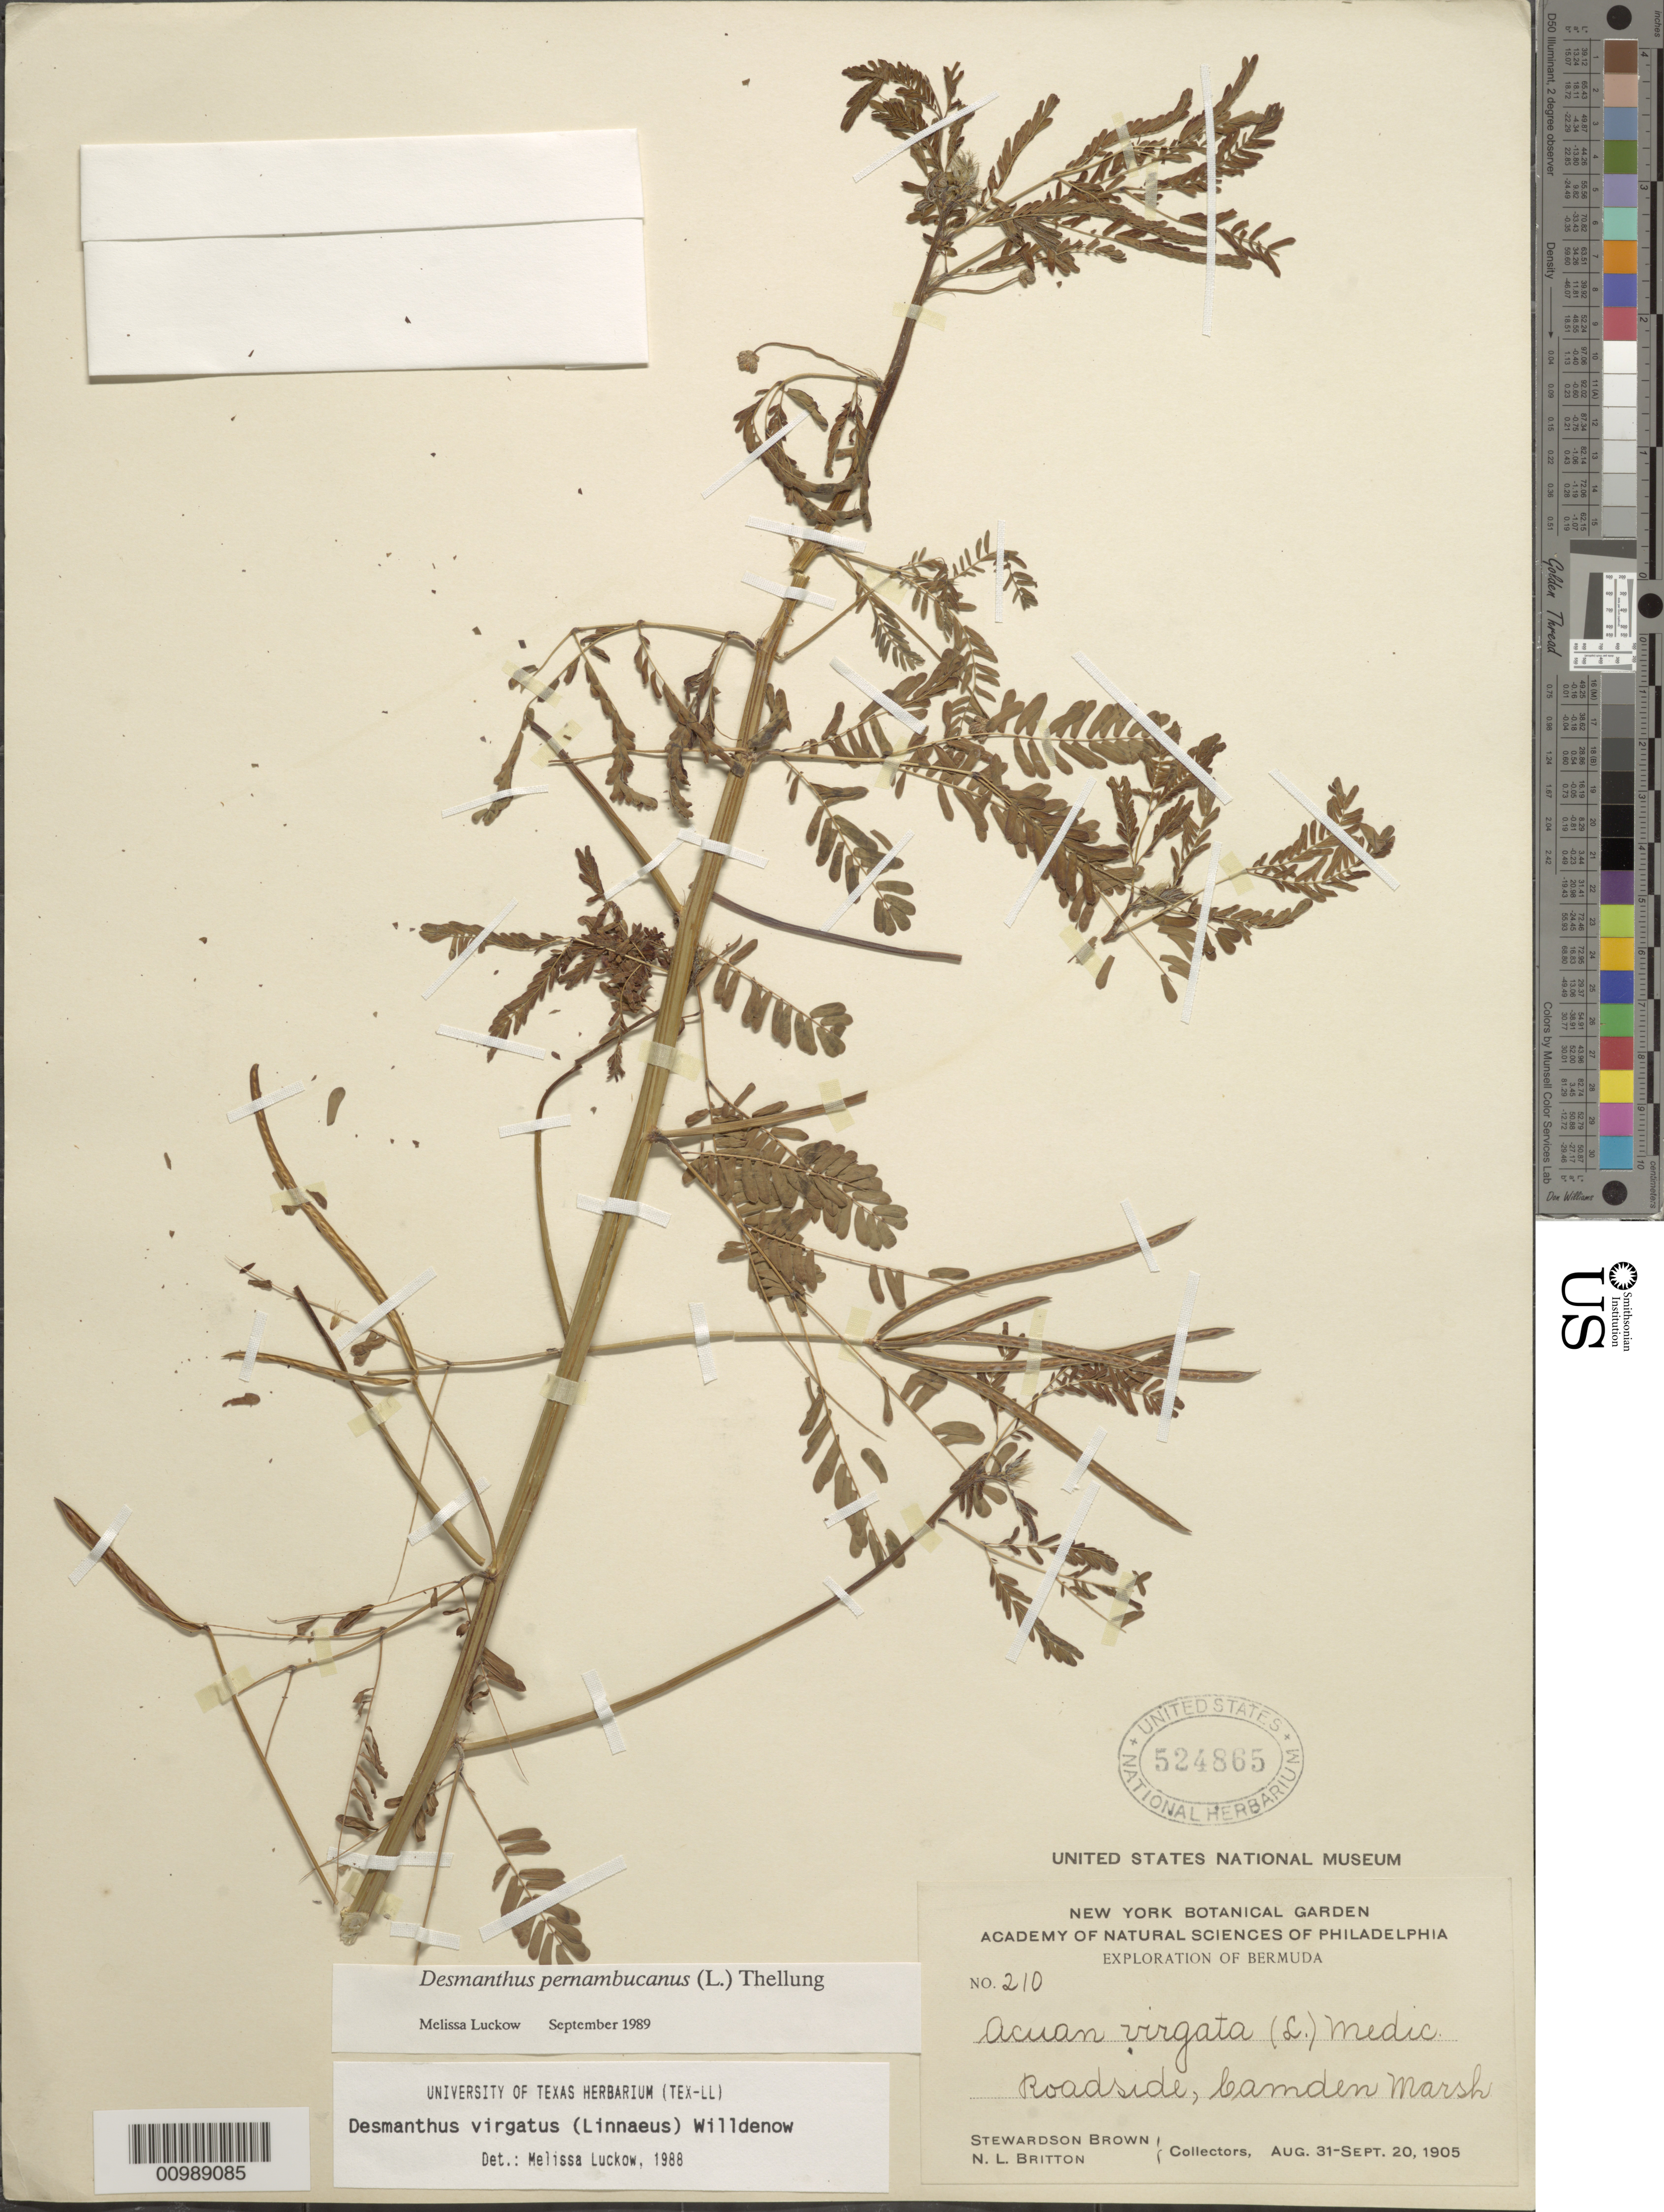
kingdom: Plantae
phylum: Tracheophyta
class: Magnoliopsida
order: Fabales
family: Fabaceae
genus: Desmanthus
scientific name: Desmanthus pernambucanus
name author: (L.) Thell.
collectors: S. Brown & N. Britton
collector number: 210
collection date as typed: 31 Aug 1905 to 20 Sep 1905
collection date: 1905-08-31/1905-09-20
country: Bermuda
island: Bermuda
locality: Roadside, Lamden Marsh.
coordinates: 0 N, 0 E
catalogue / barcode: US 524865